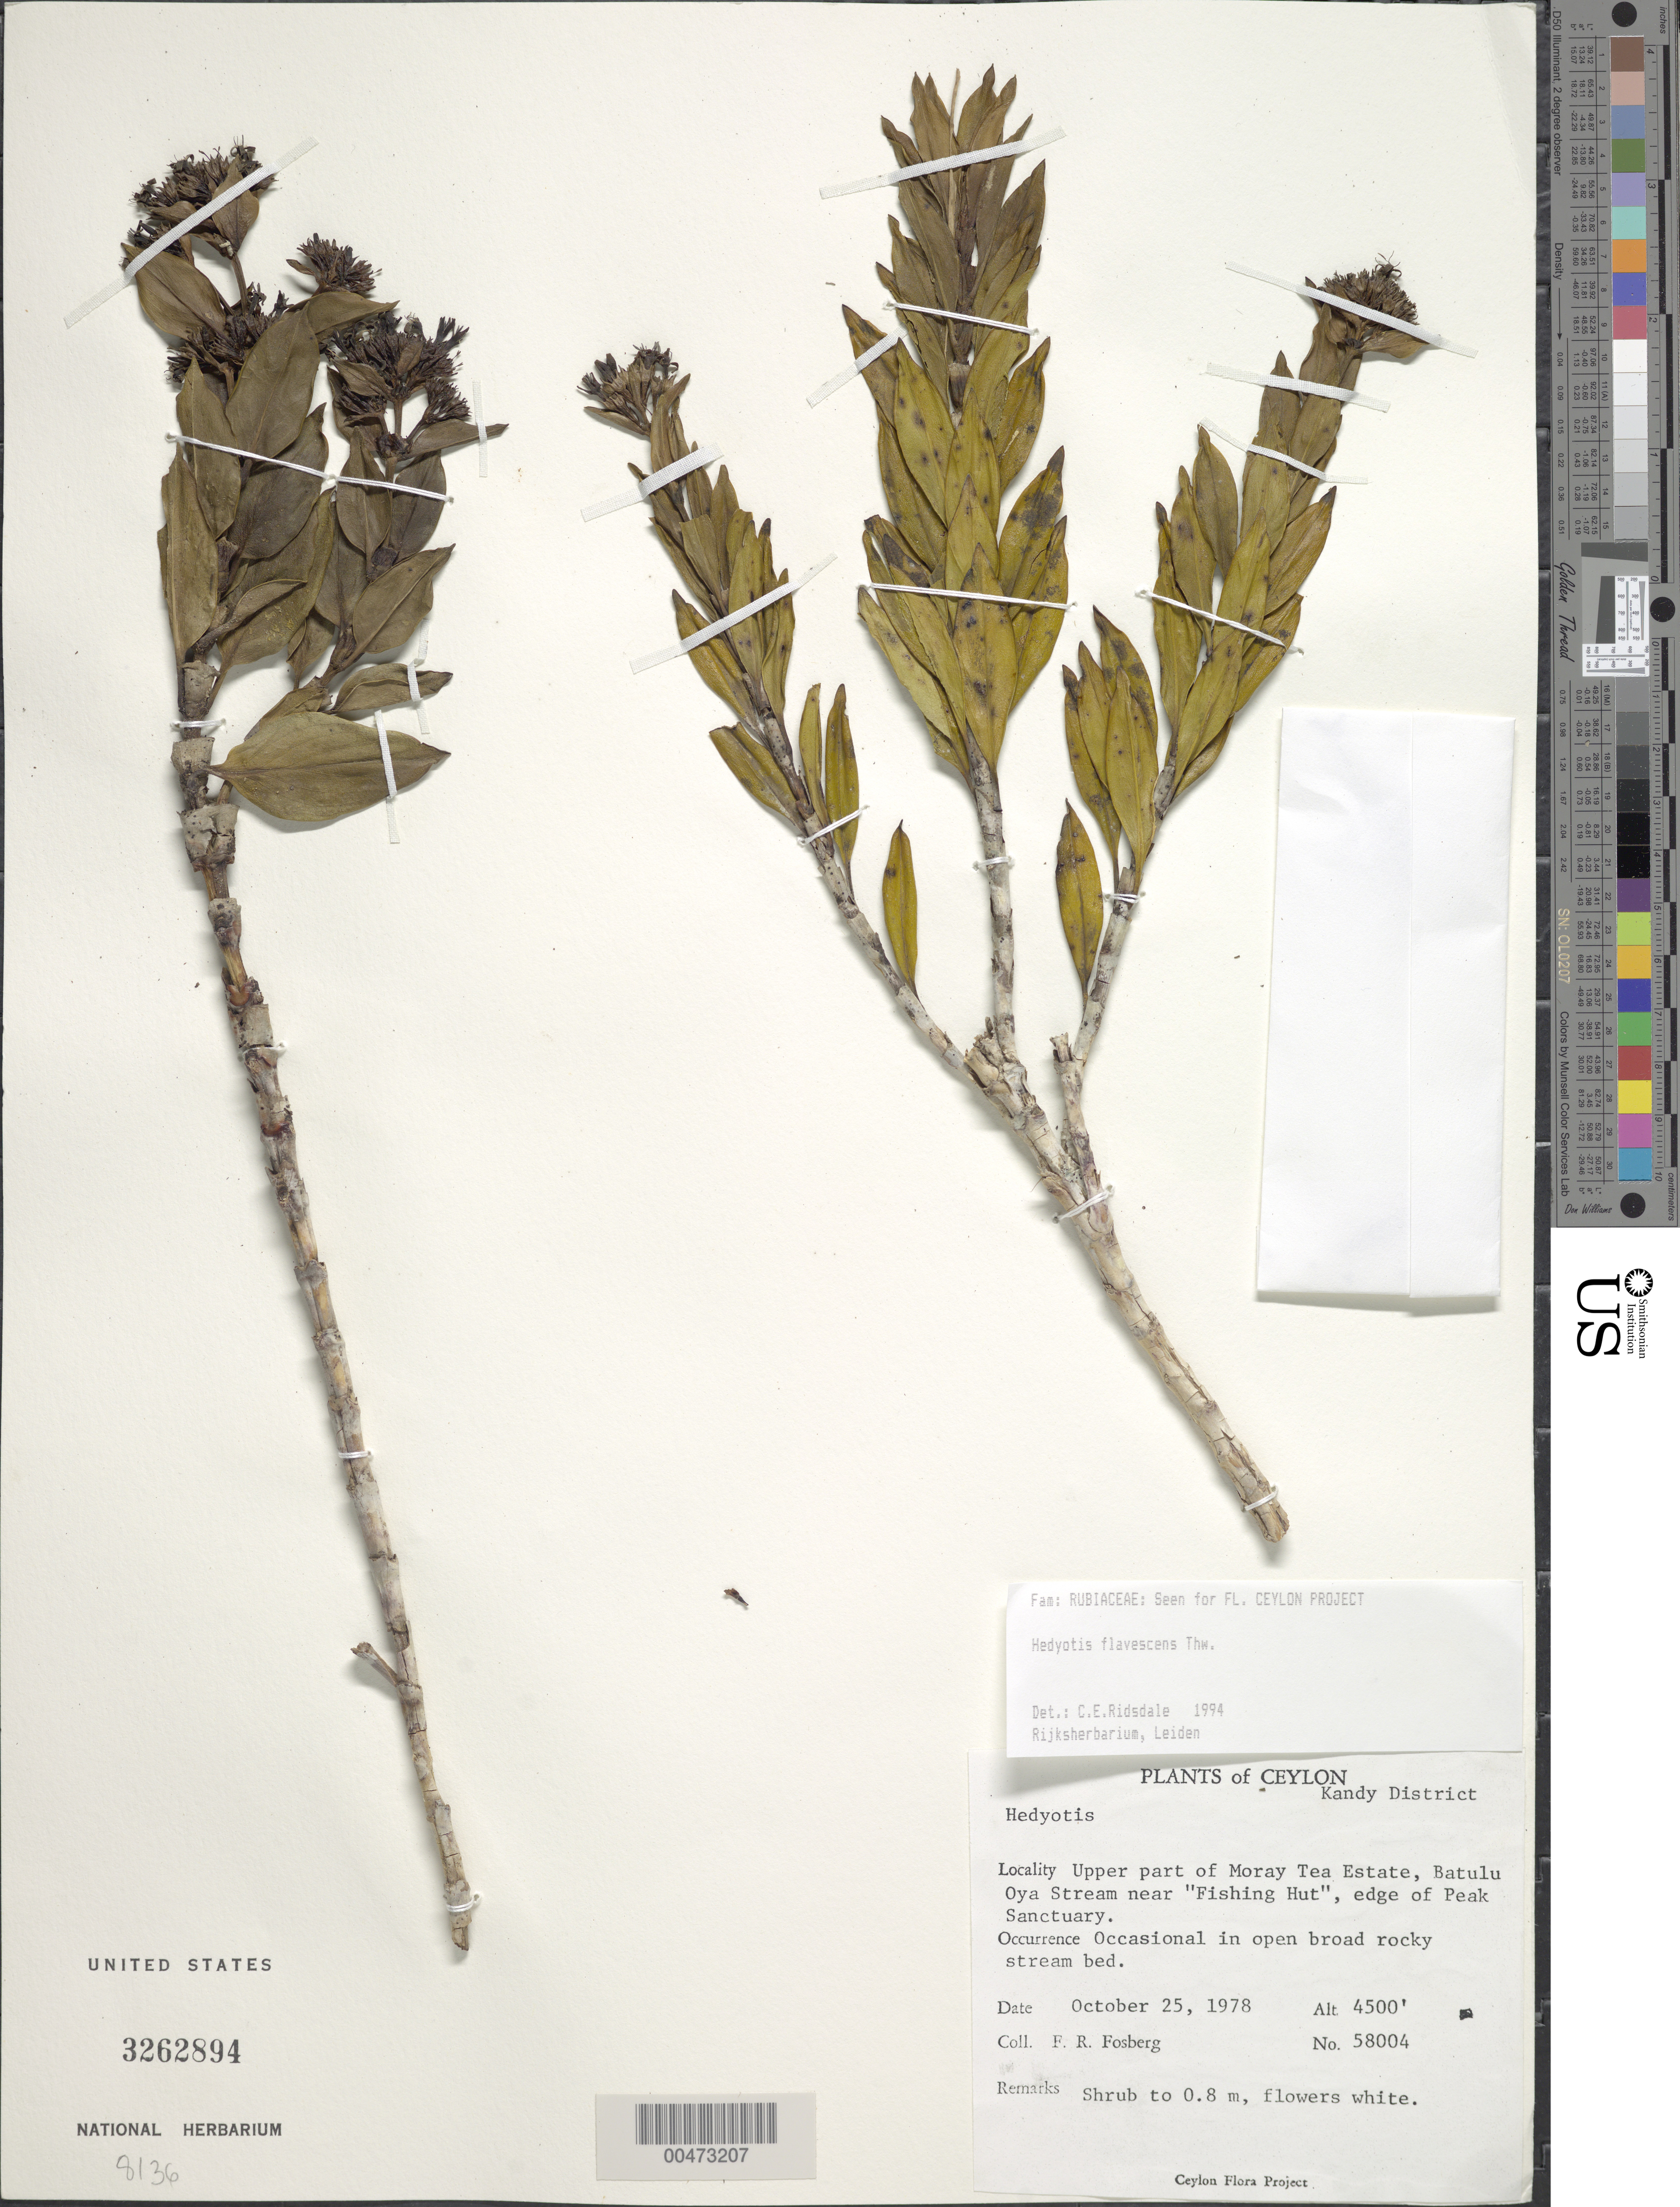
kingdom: Plantae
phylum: Tracheophyta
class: Magnoliopsida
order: Gentianales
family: Rubiaceae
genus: Hedyotis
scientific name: Hedyotis flavescens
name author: Thwaites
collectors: F. R. Fosberg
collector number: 58004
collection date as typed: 25 Oct 1978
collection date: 1978-10-25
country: Sri Lanka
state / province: Central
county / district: Kandy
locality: Upper part of Moray Tea Estate, Batulu Oya Stream near "Fishing Hut", edge of Peak Sanctuary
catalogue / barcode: US 3262894